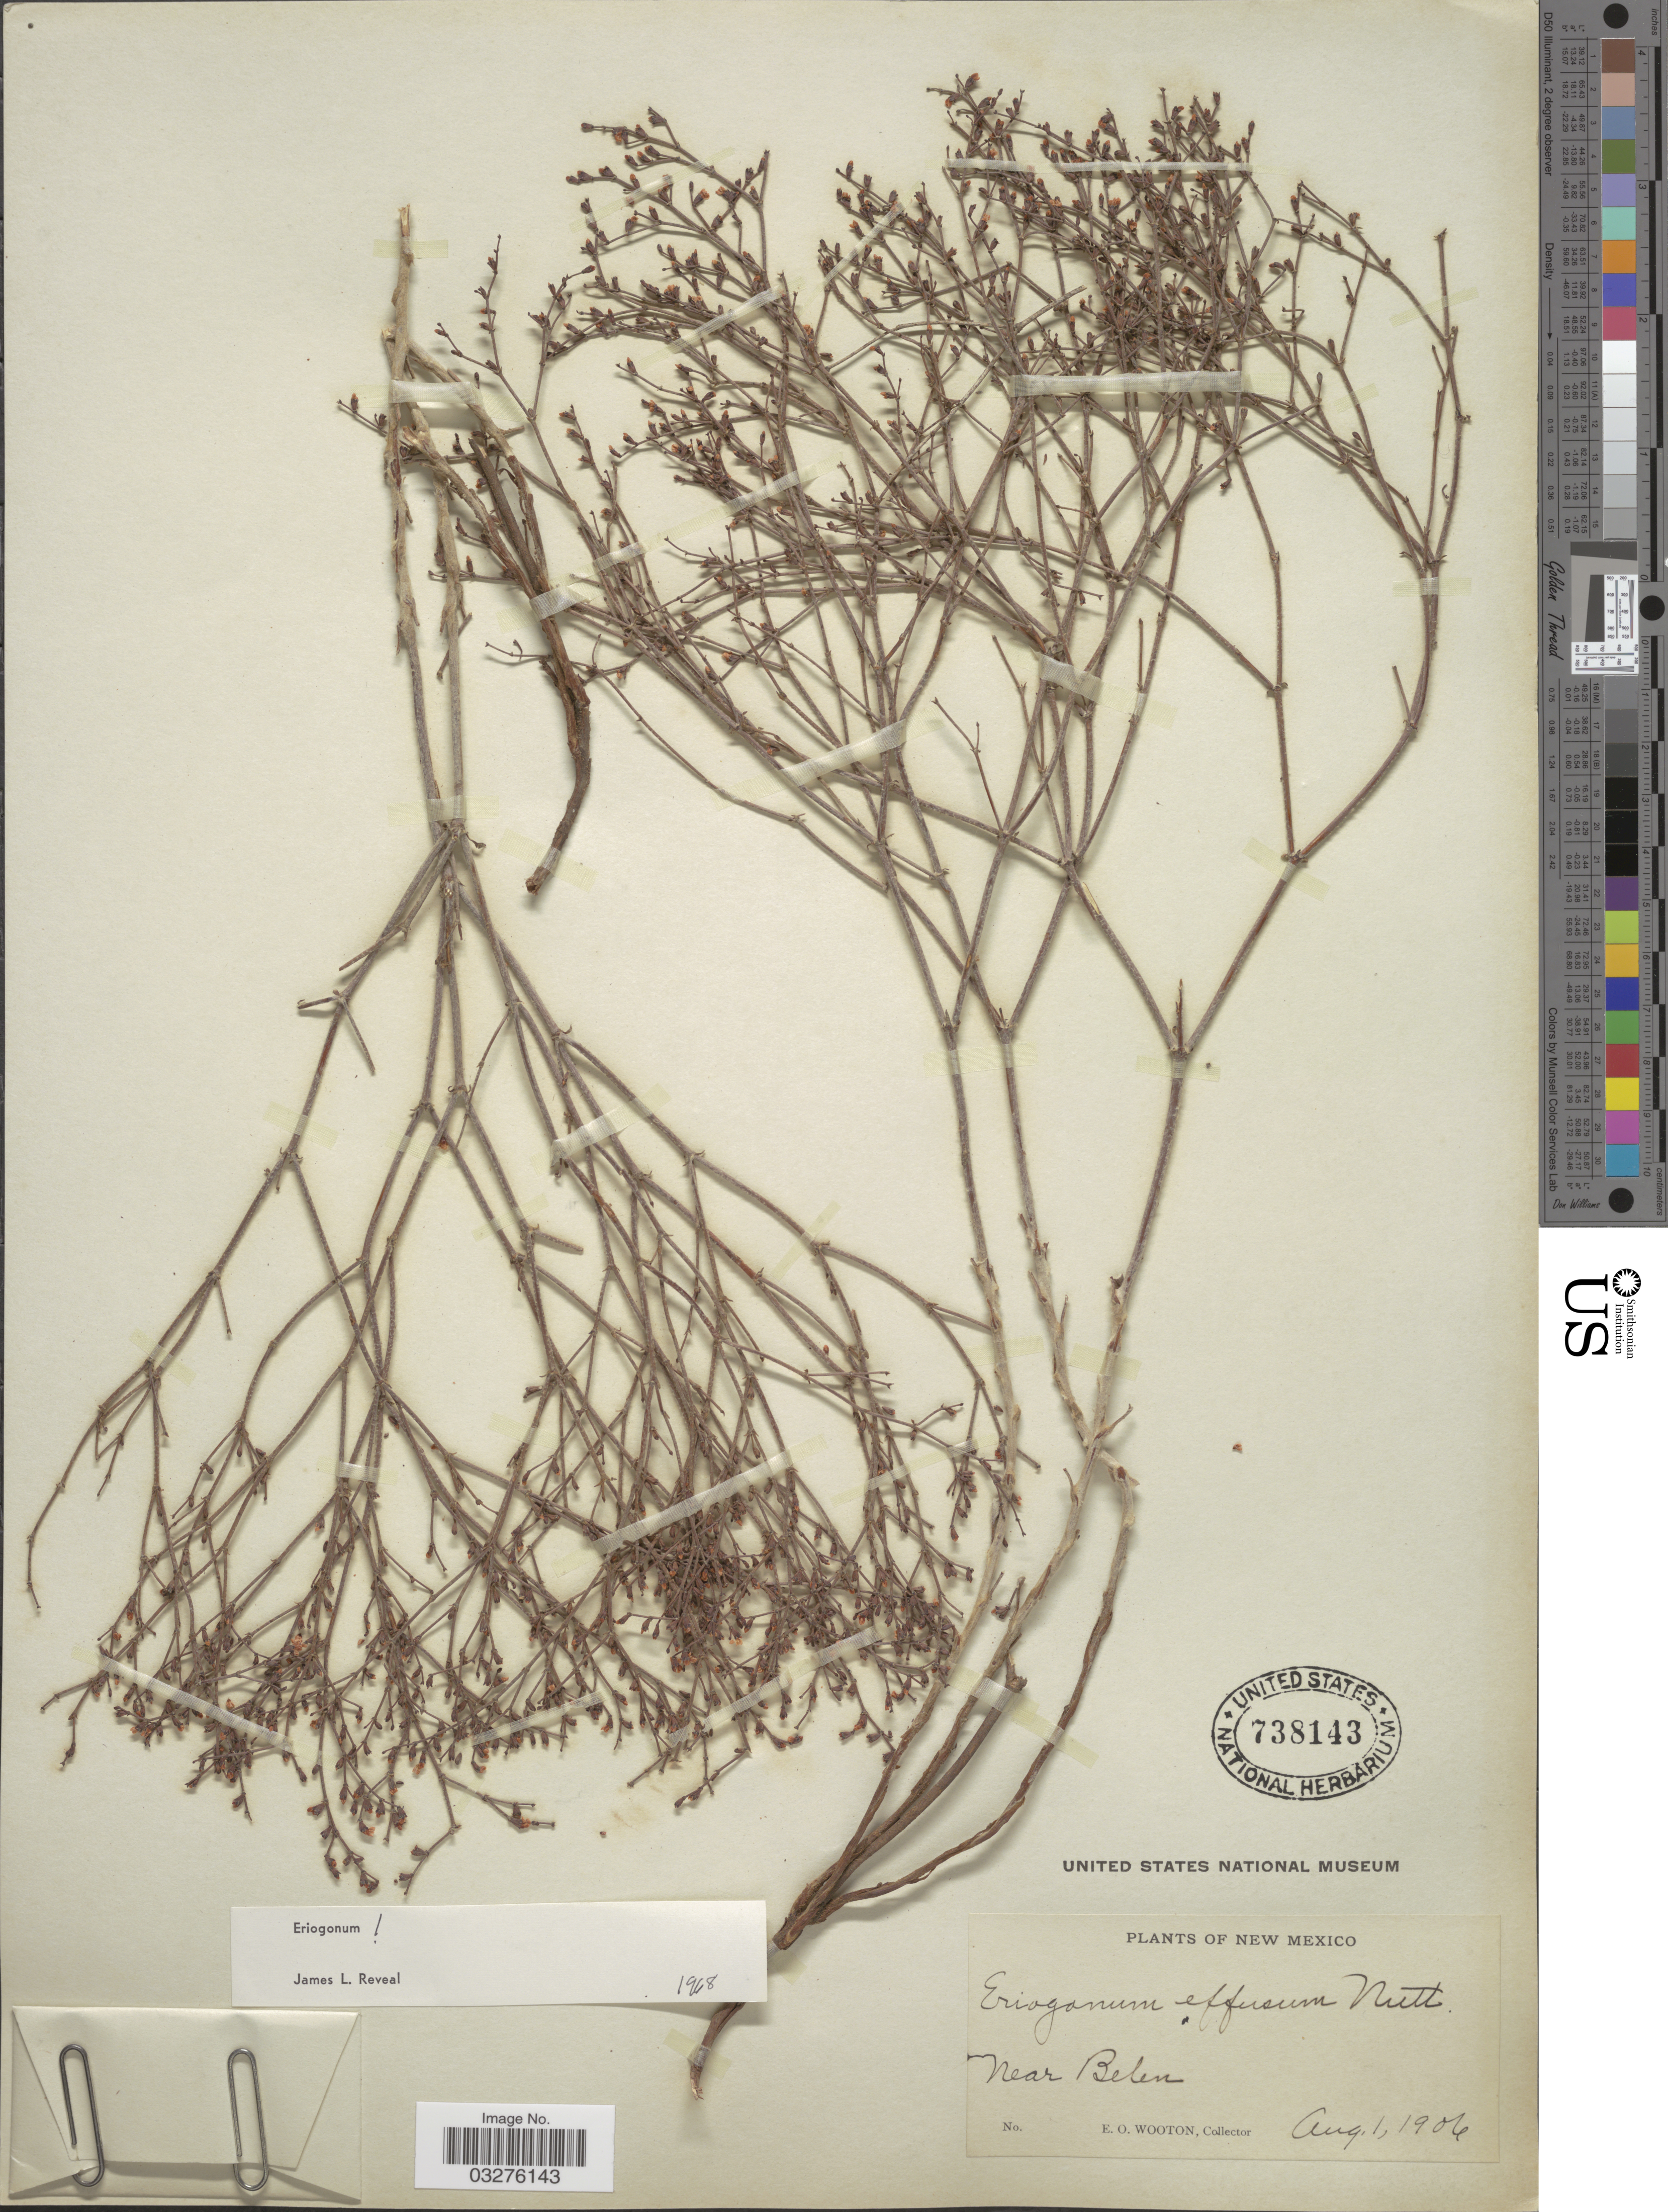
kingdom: Plantae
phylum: Tracheophyta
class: Magnoliopsida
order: Caryophyllales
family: Polygonaceae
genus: Eriogonum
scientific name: Eriogonum effusum var. effusum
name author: Nutt.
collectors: E. O. Wooton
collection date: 1906-08-01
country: United States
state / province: New Mexico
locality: Near Belen.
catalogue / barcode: US 738143